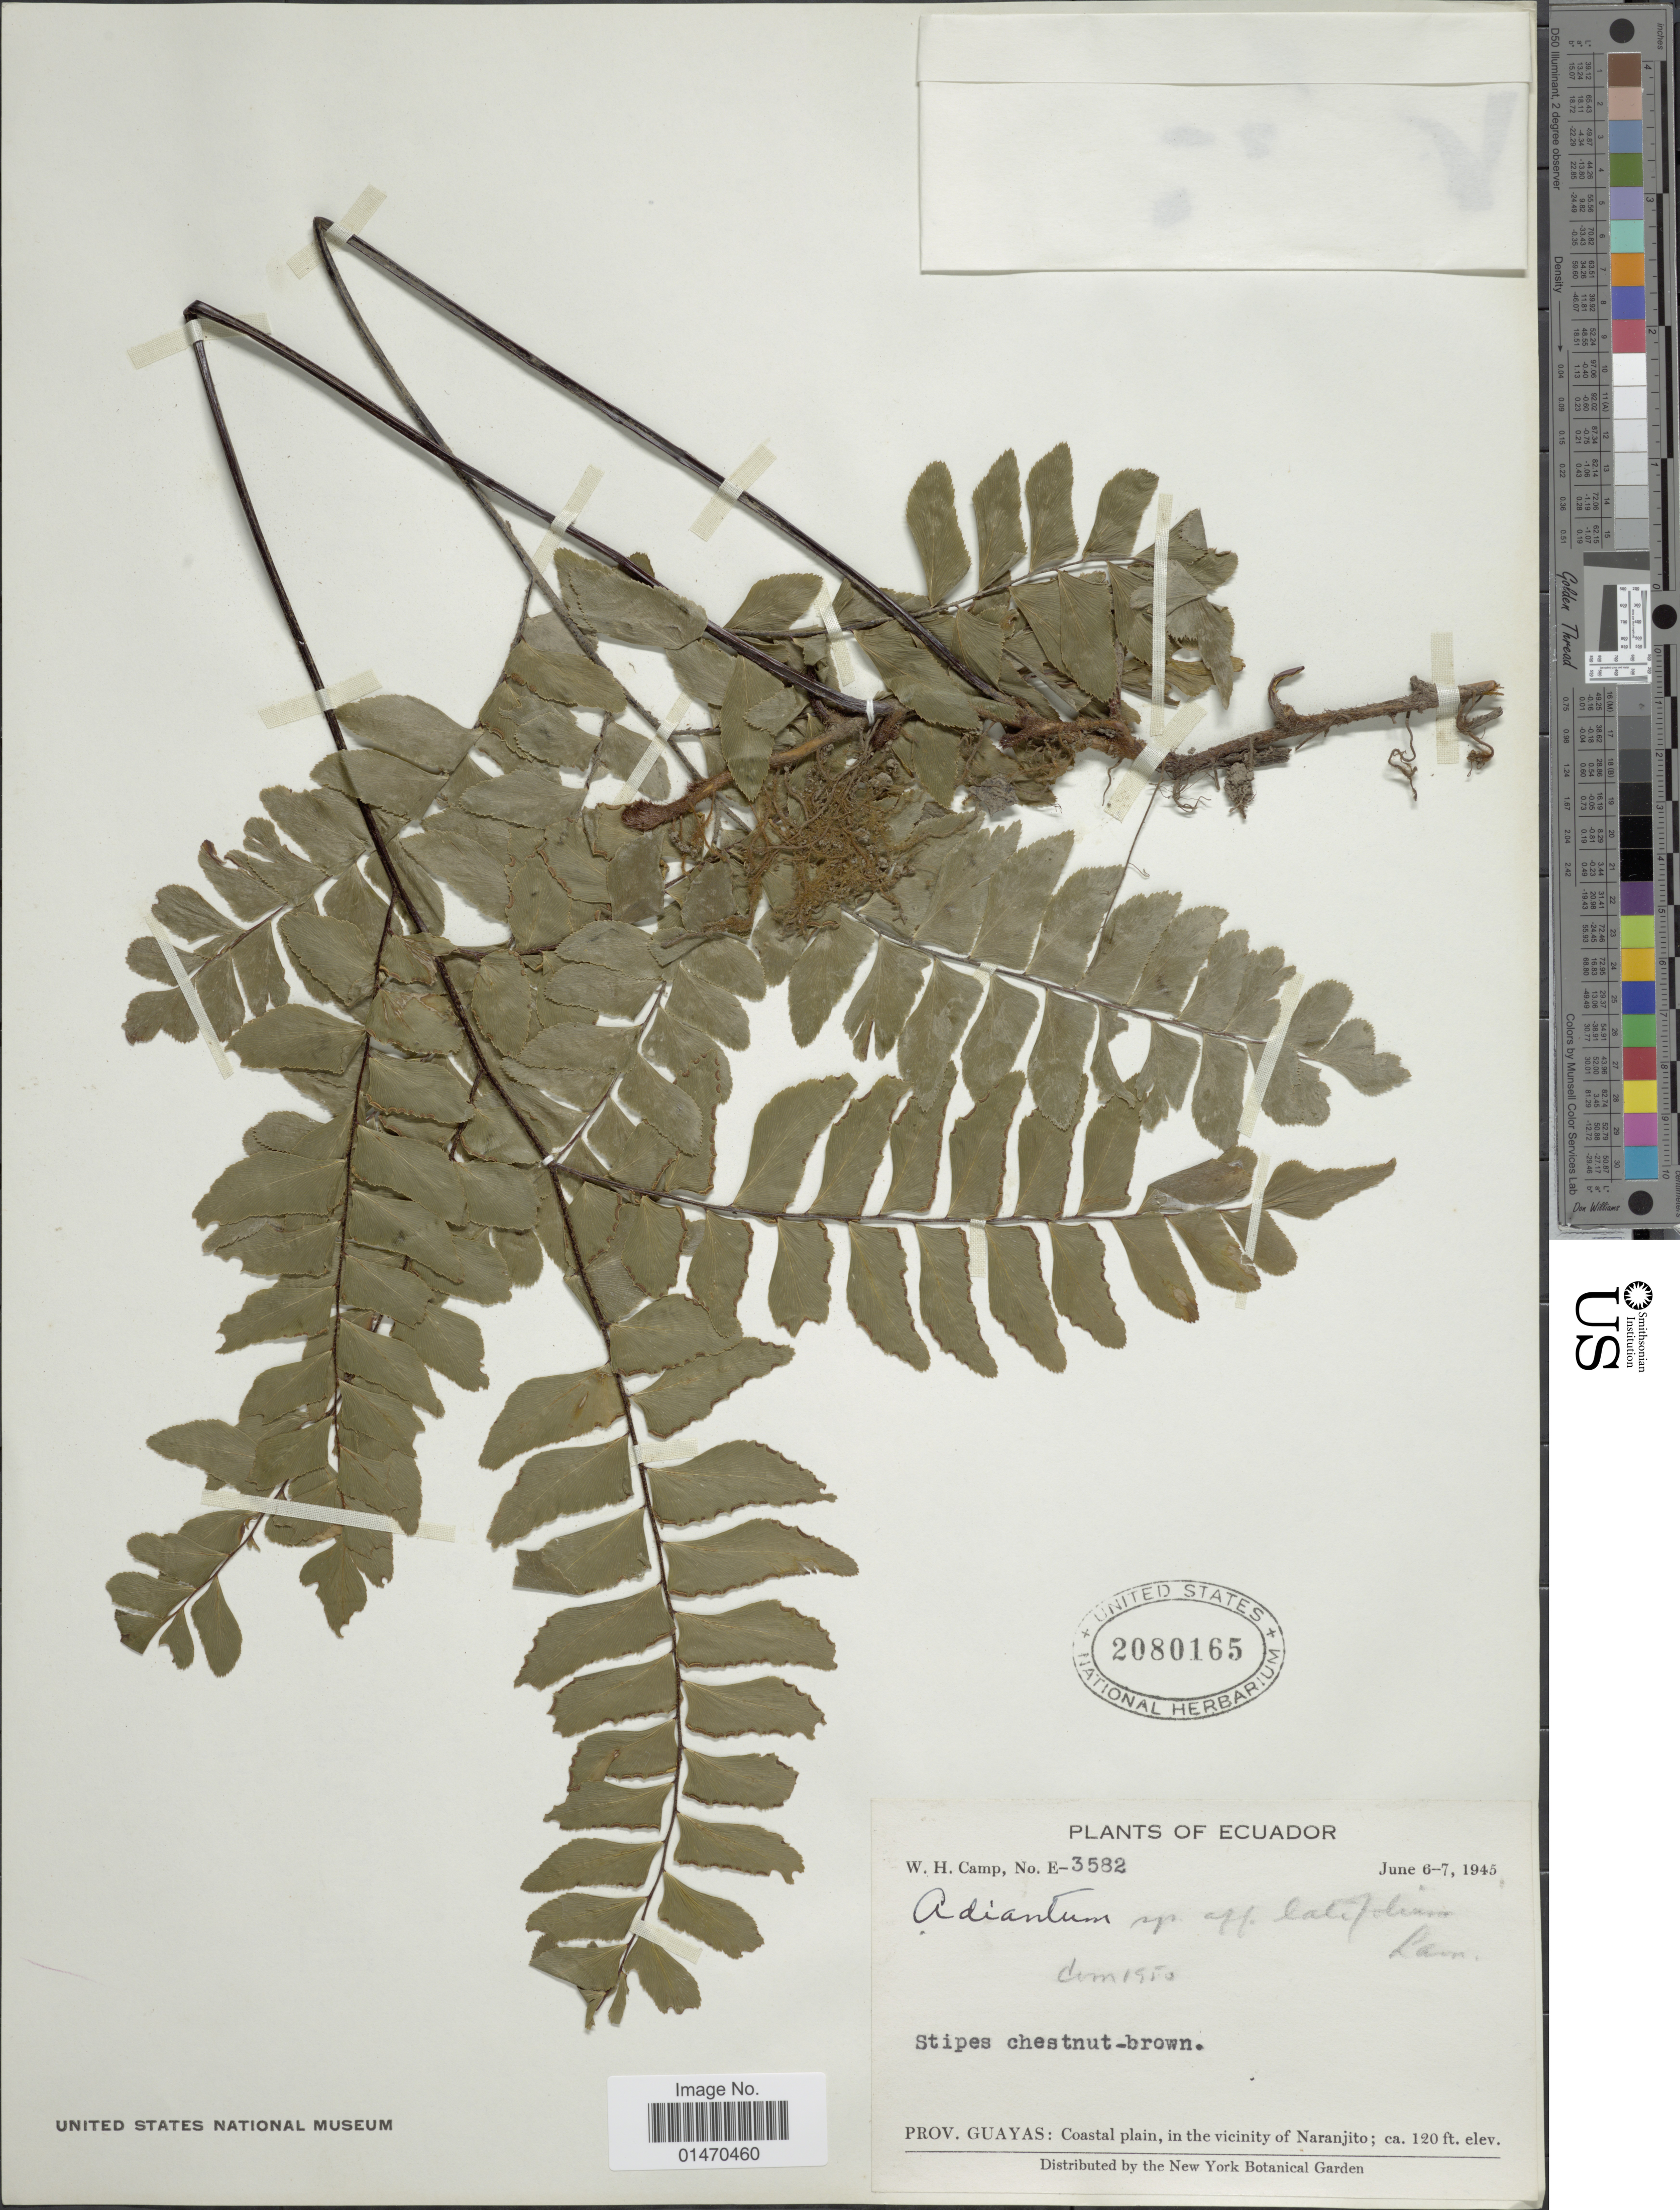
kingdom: Plantae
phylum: Tracheophyta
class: Polypodiopsida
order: Polypodiales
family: Pteridaceae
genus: Adiantum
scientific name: Adiantum latifolium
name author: Lam.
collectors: W. H. Camp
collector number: E-3582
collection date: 1945-06-06/1945-06-07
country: Ecuador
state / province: Guayas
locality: Prov. Guayas: Coastal plain in the vicinity of Nanrjito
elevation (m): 37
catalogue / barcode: US 2080165